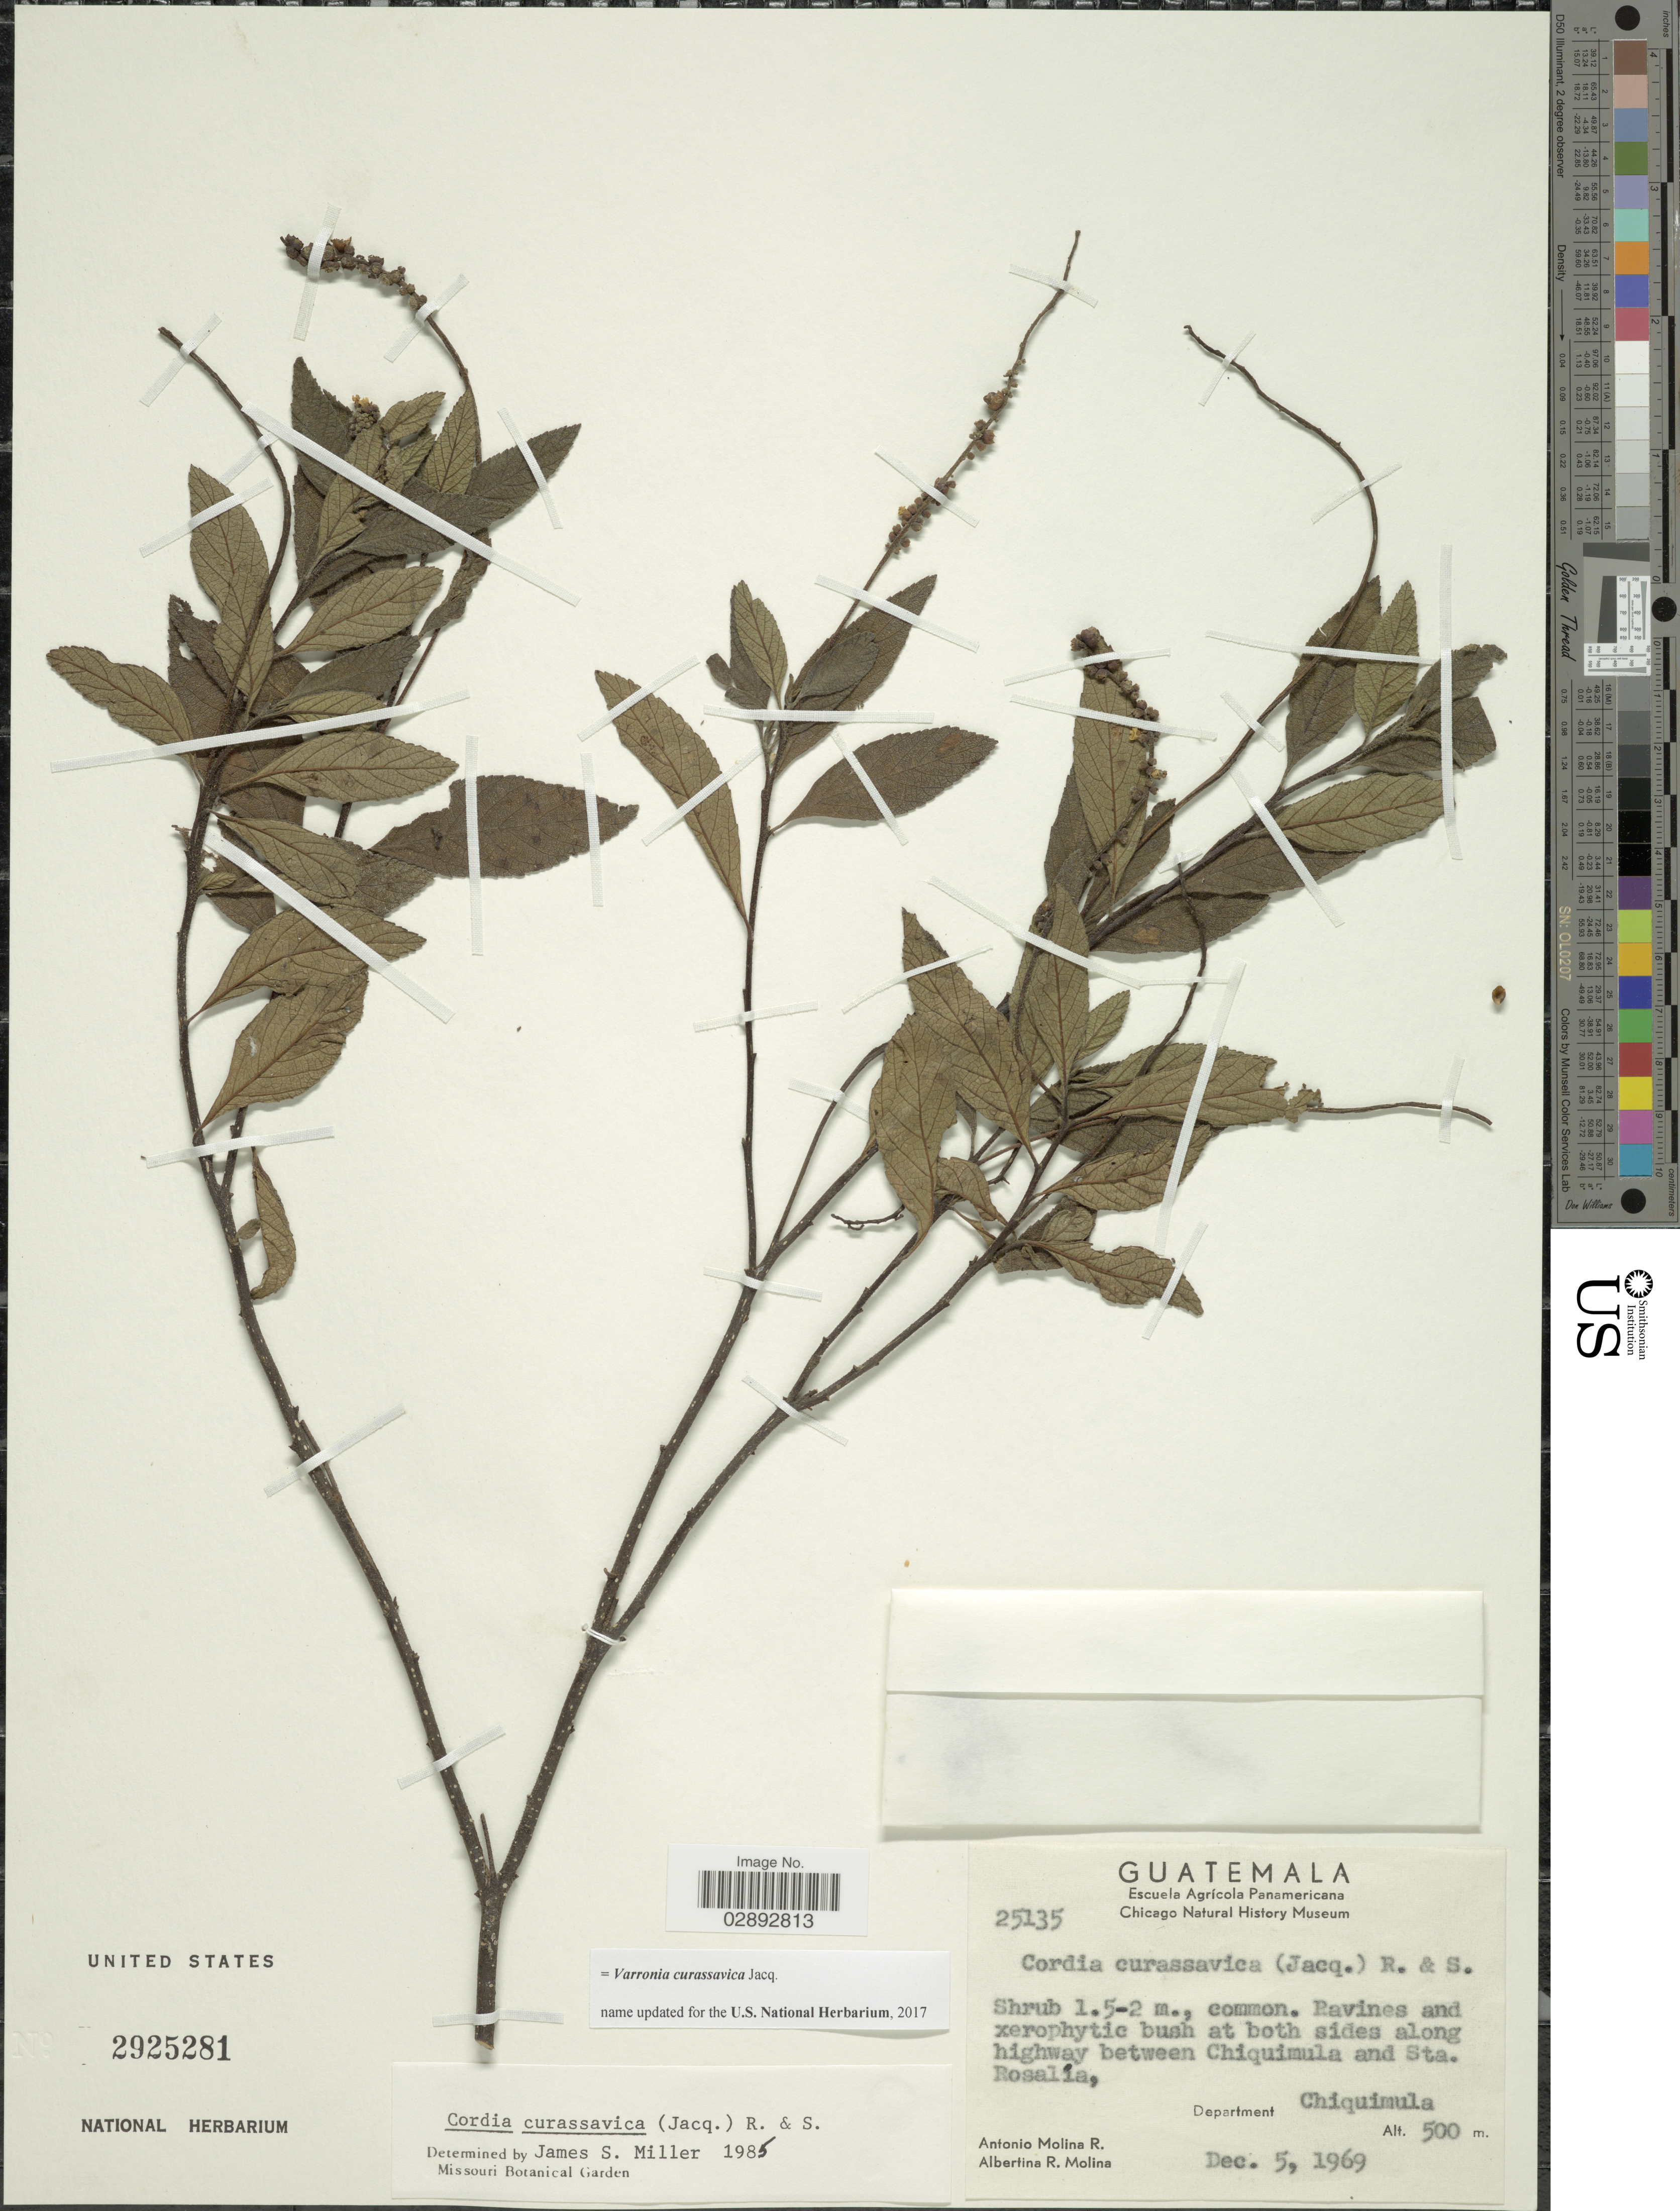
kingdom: Plantae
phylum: Tracheophyta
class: Magnoliopsida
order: Boraginales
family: Cordiaceae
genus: Varronia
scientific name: Varronia curassavica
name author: Jacq.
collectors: A. Molina R. & A. R. Molina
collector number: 25135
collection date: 1969-12-05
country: Guatemala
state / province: Chiquimula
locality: Ravines and xerophytic bush at both sides along highway between Chiquimula and Sta. Rosalía. Department Chiquimula.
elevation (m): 500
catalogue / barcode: US 2925281